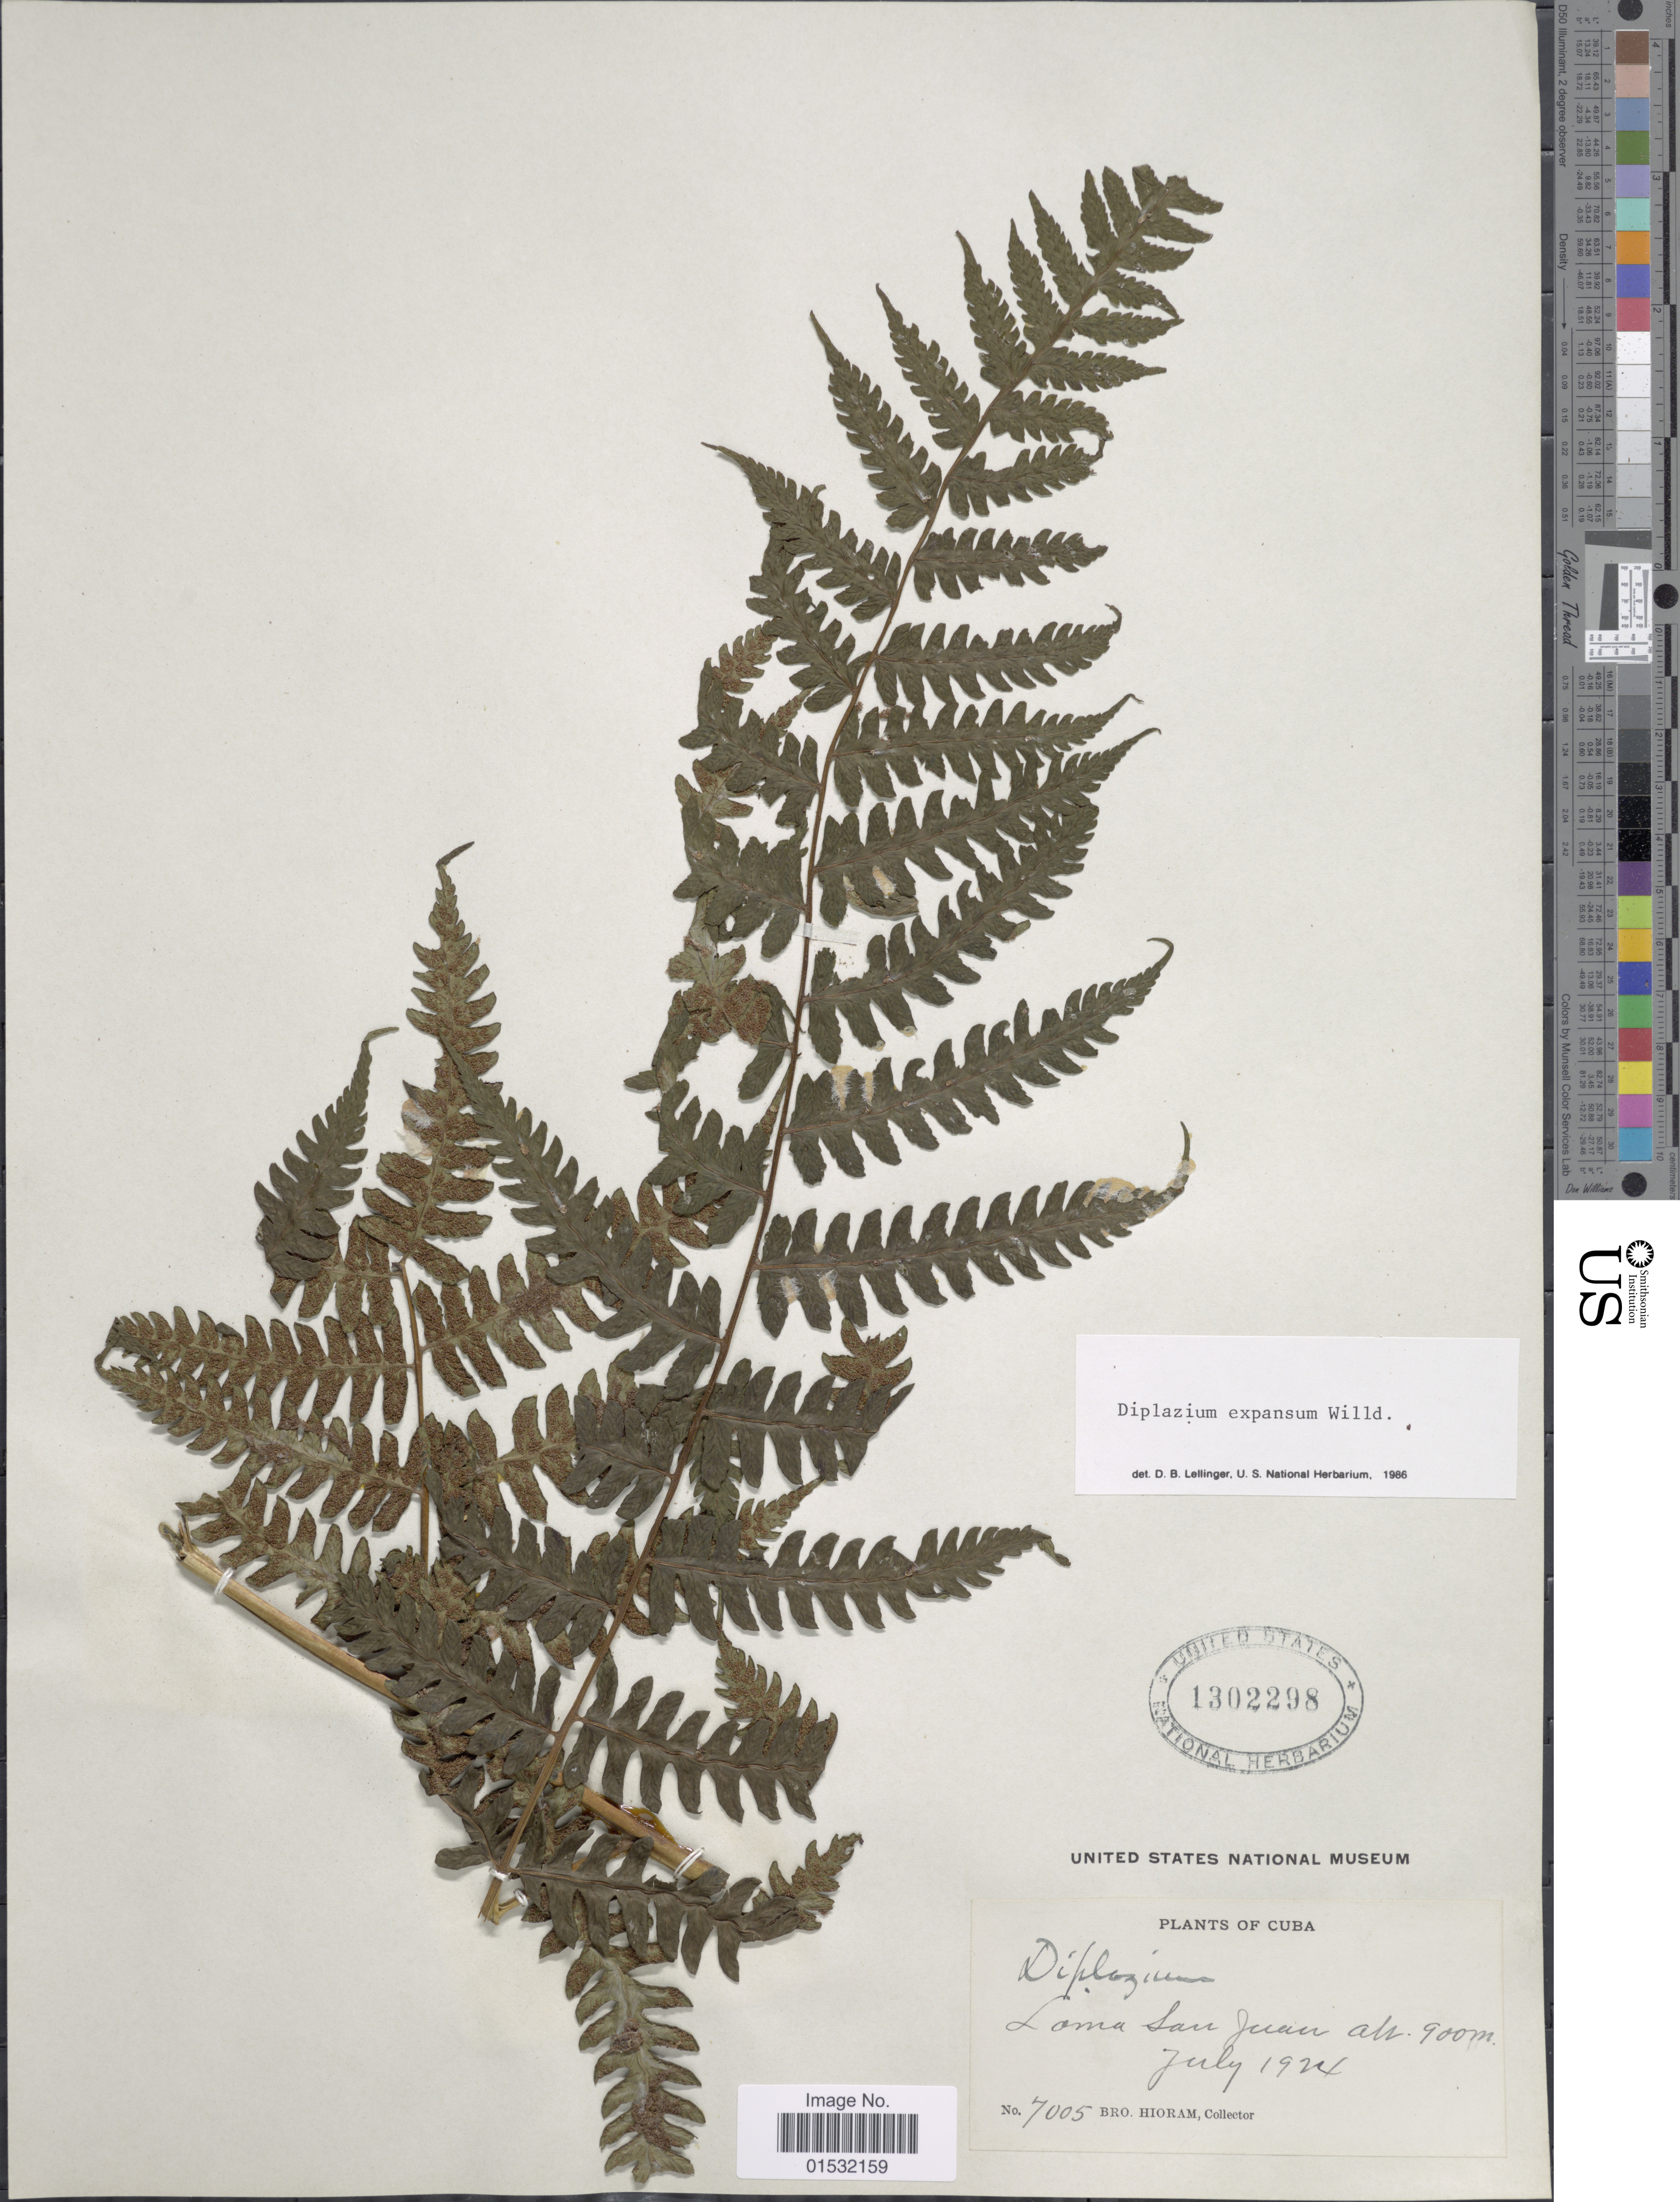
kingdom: Plantae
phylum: Tracheophyta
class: Polypodiopsida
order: Polypodiales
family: Athyriaceae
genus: Diplazium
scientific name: Diplazium expansum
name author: Willd.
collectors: Bro. Hioram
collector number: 7005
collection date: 1924-07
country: Cuba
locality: Loma San Juan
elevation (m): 900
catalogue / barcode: US 1302298